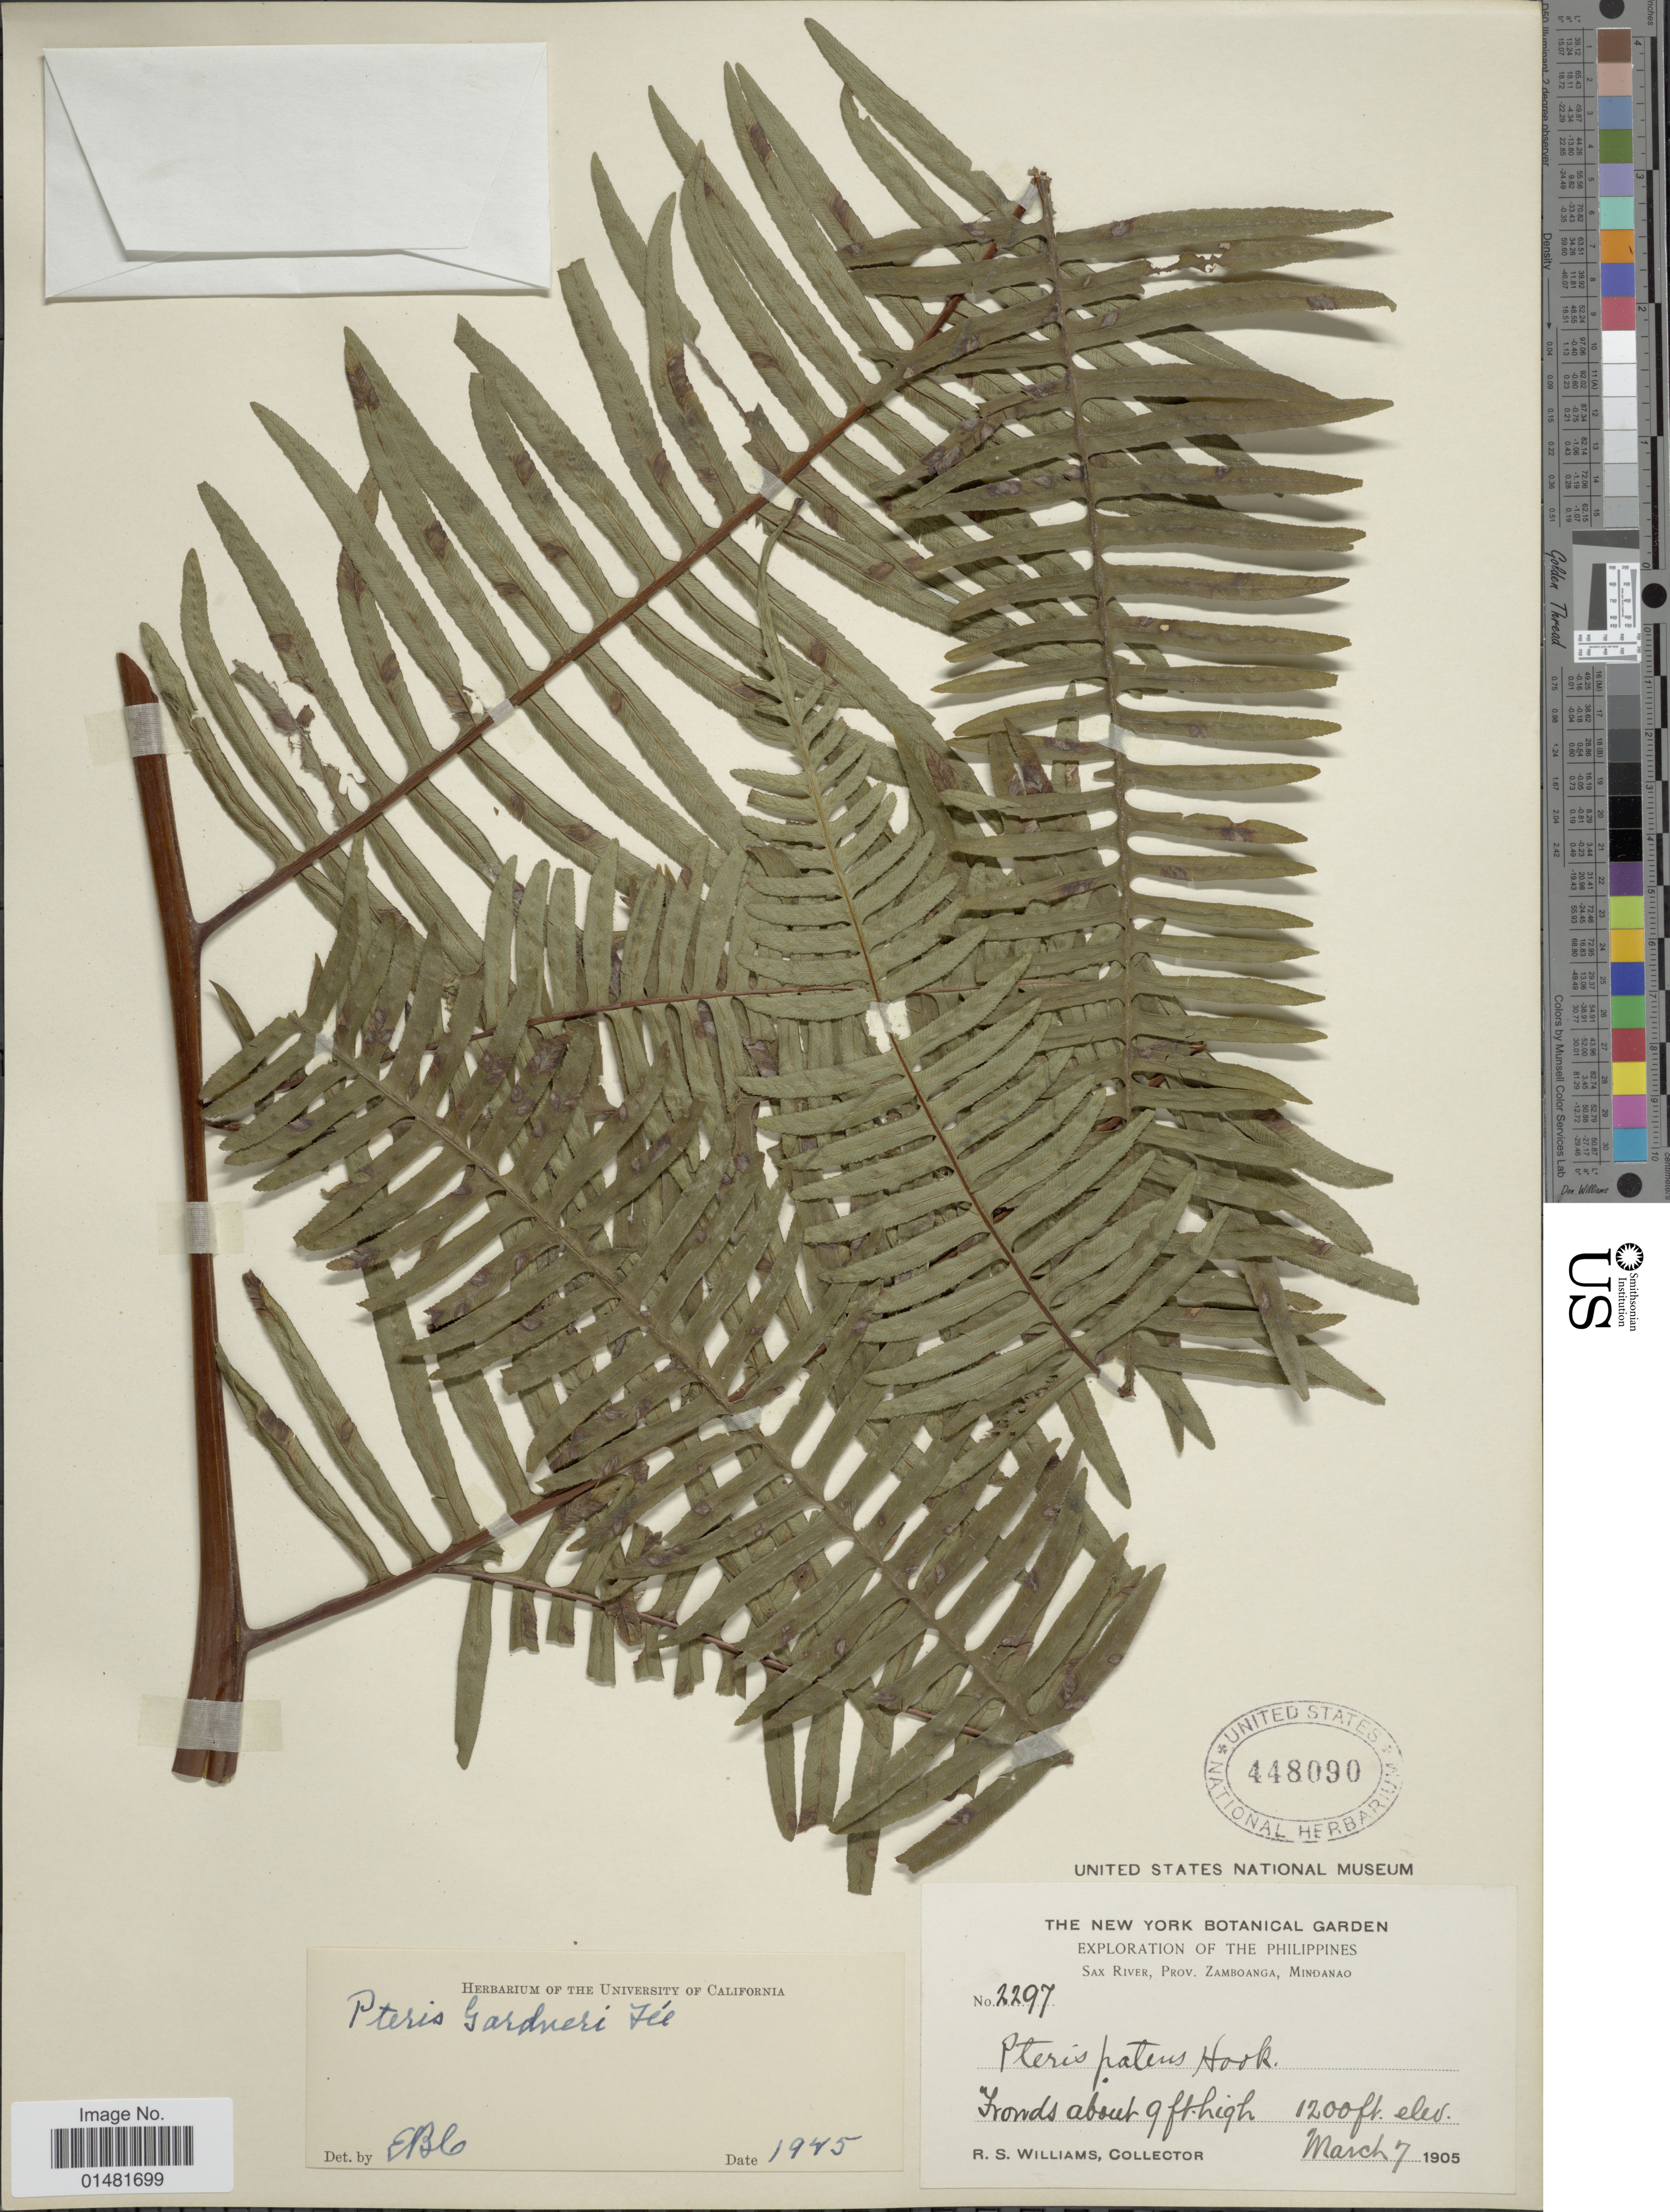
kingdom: Plantae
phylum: Tracheophyta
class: Polypodiopsida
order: Polypodiales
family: Pteridaceae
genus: Pteris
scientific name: Pteris gardneri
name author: (Fée) Hook.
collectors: R. S. Williams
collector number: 2297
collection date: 1905-03-07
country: Philippines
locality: Sax River, Prov. Zamboanga, Mindanao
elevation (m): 366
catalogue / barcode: US 448090